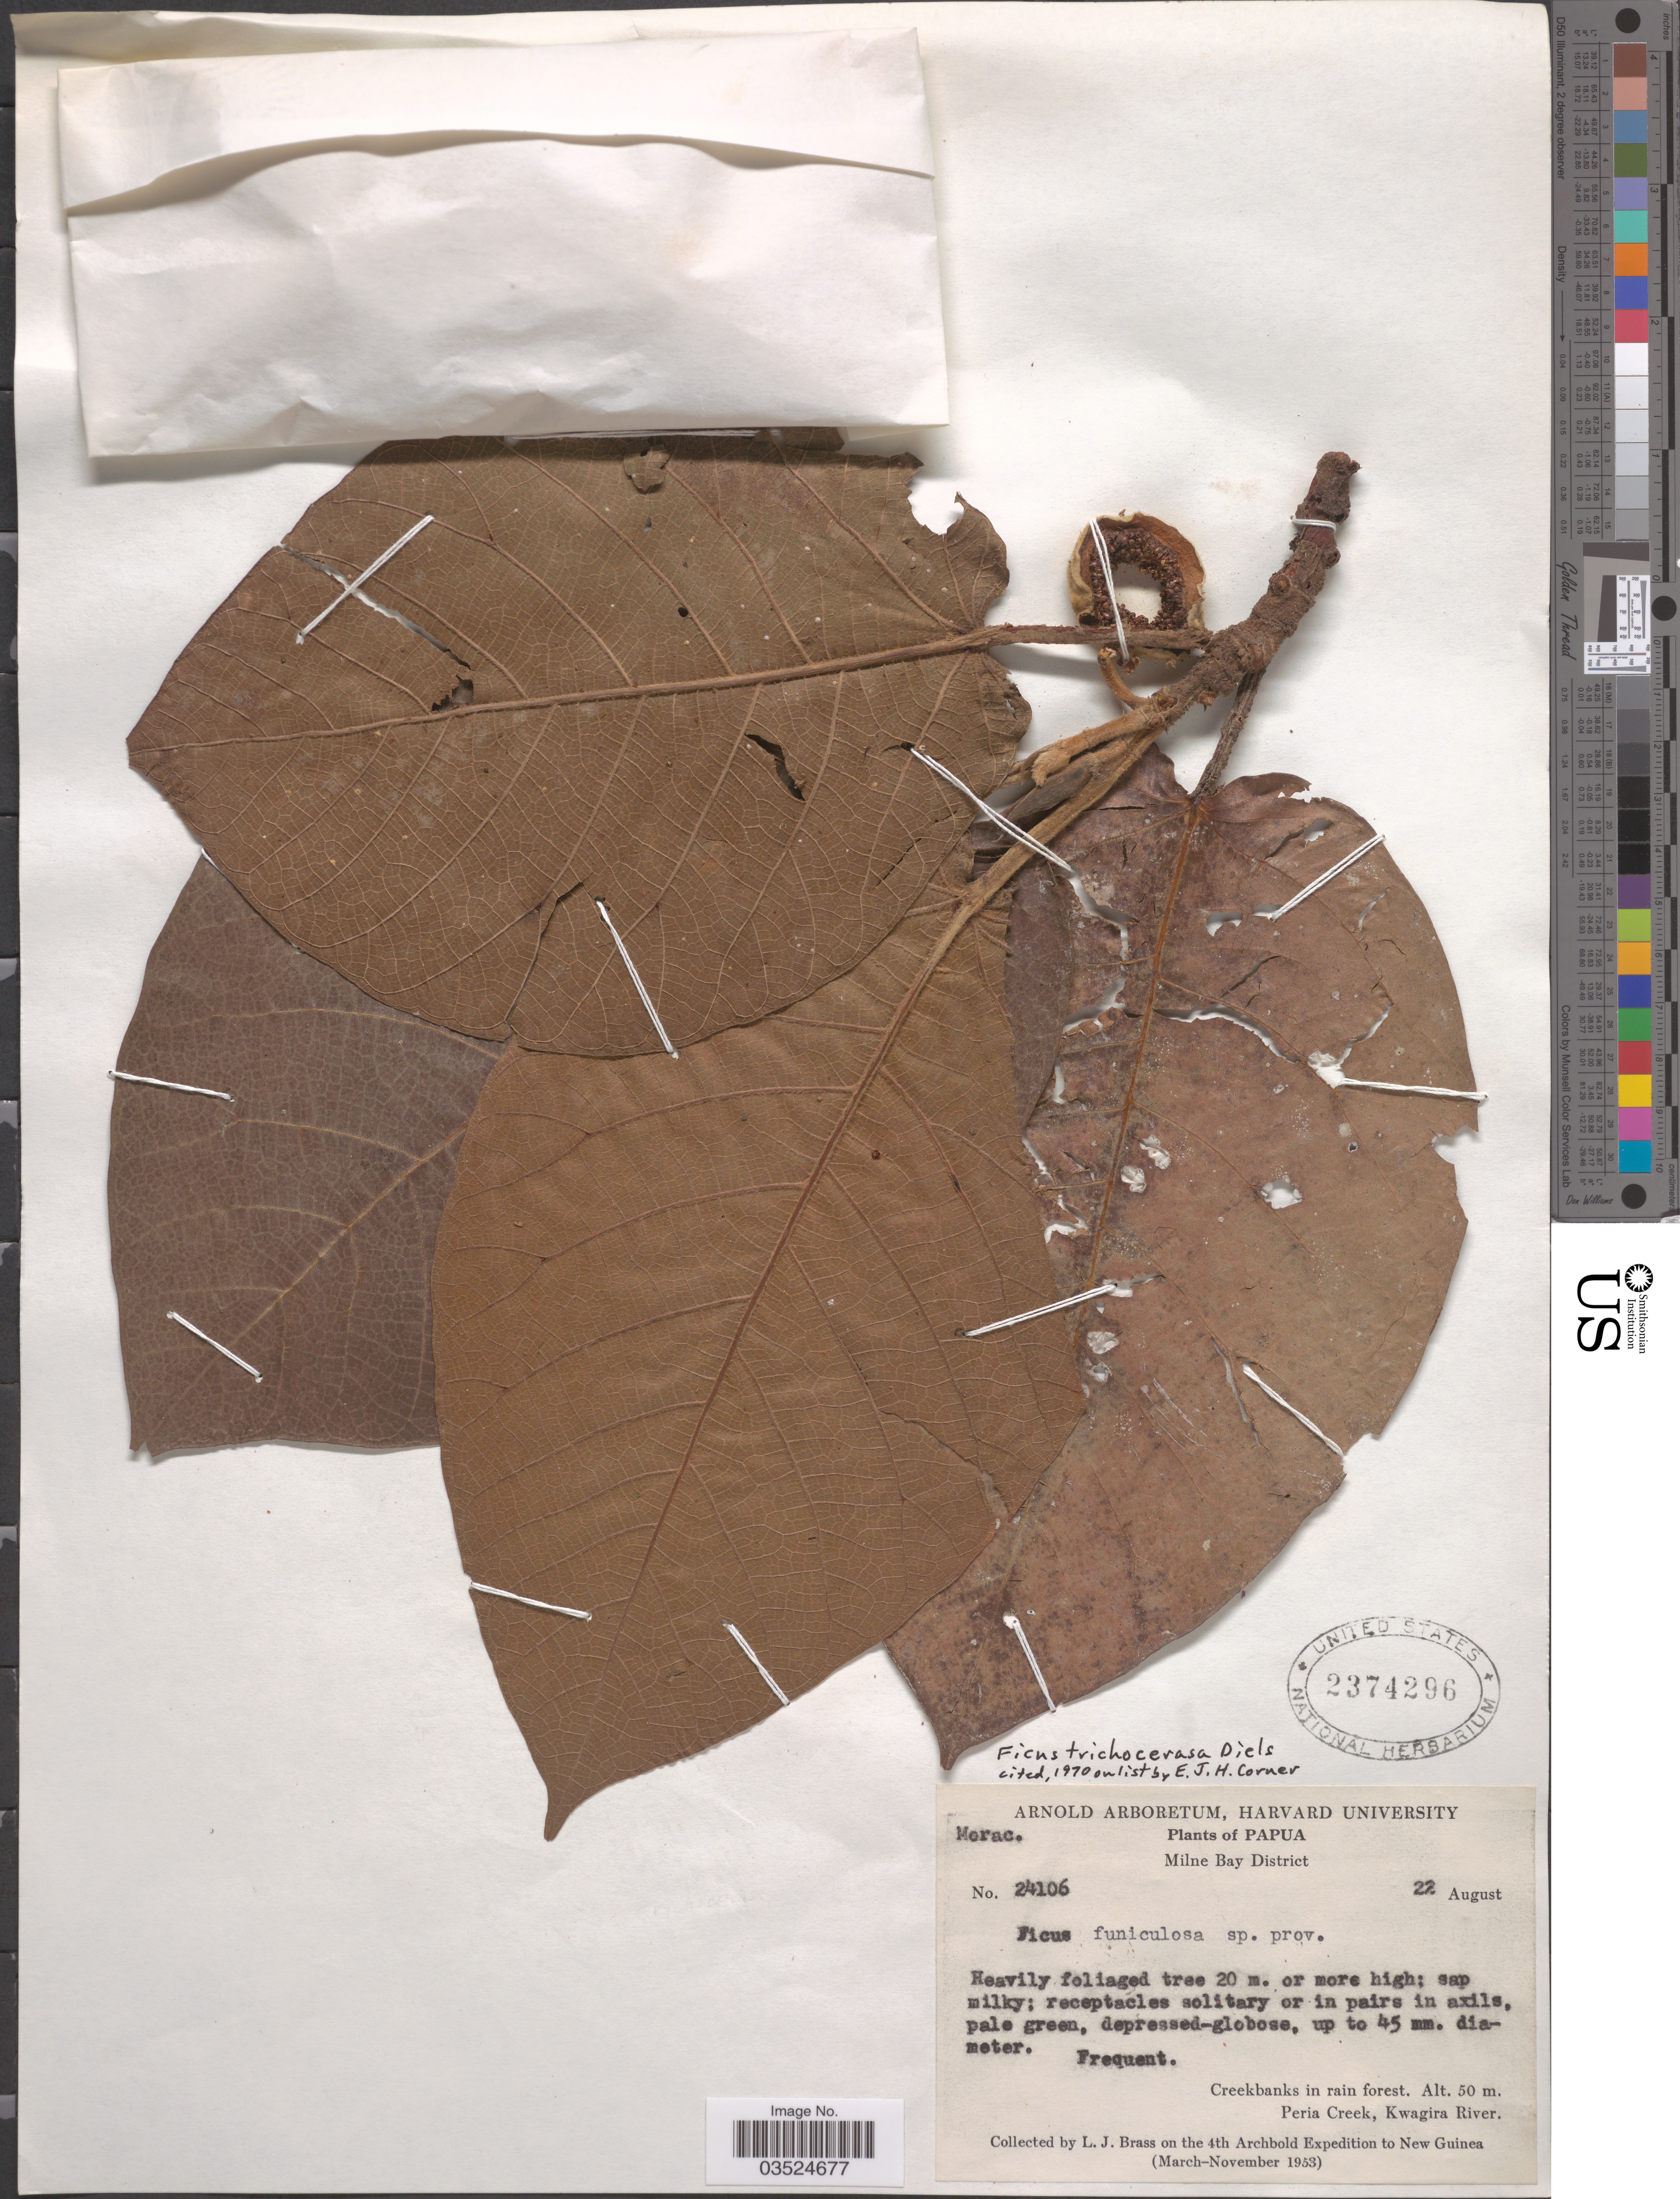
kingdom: Plantae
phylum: Tracheophyta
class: Magnoliopsida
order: Rosales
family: Moraceae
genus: Ficus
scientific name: Ficus trichocerasa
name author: Diels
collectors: L. J. Brass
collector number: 24106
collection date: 1953-08-22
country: Papua New Guinea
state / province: Milne Bay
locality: Papua. Milne Bay District. Creekbanks in rain forest. Peria Creek, Kwagira River. New Guinea.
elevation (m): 50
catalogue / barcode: US 2374296